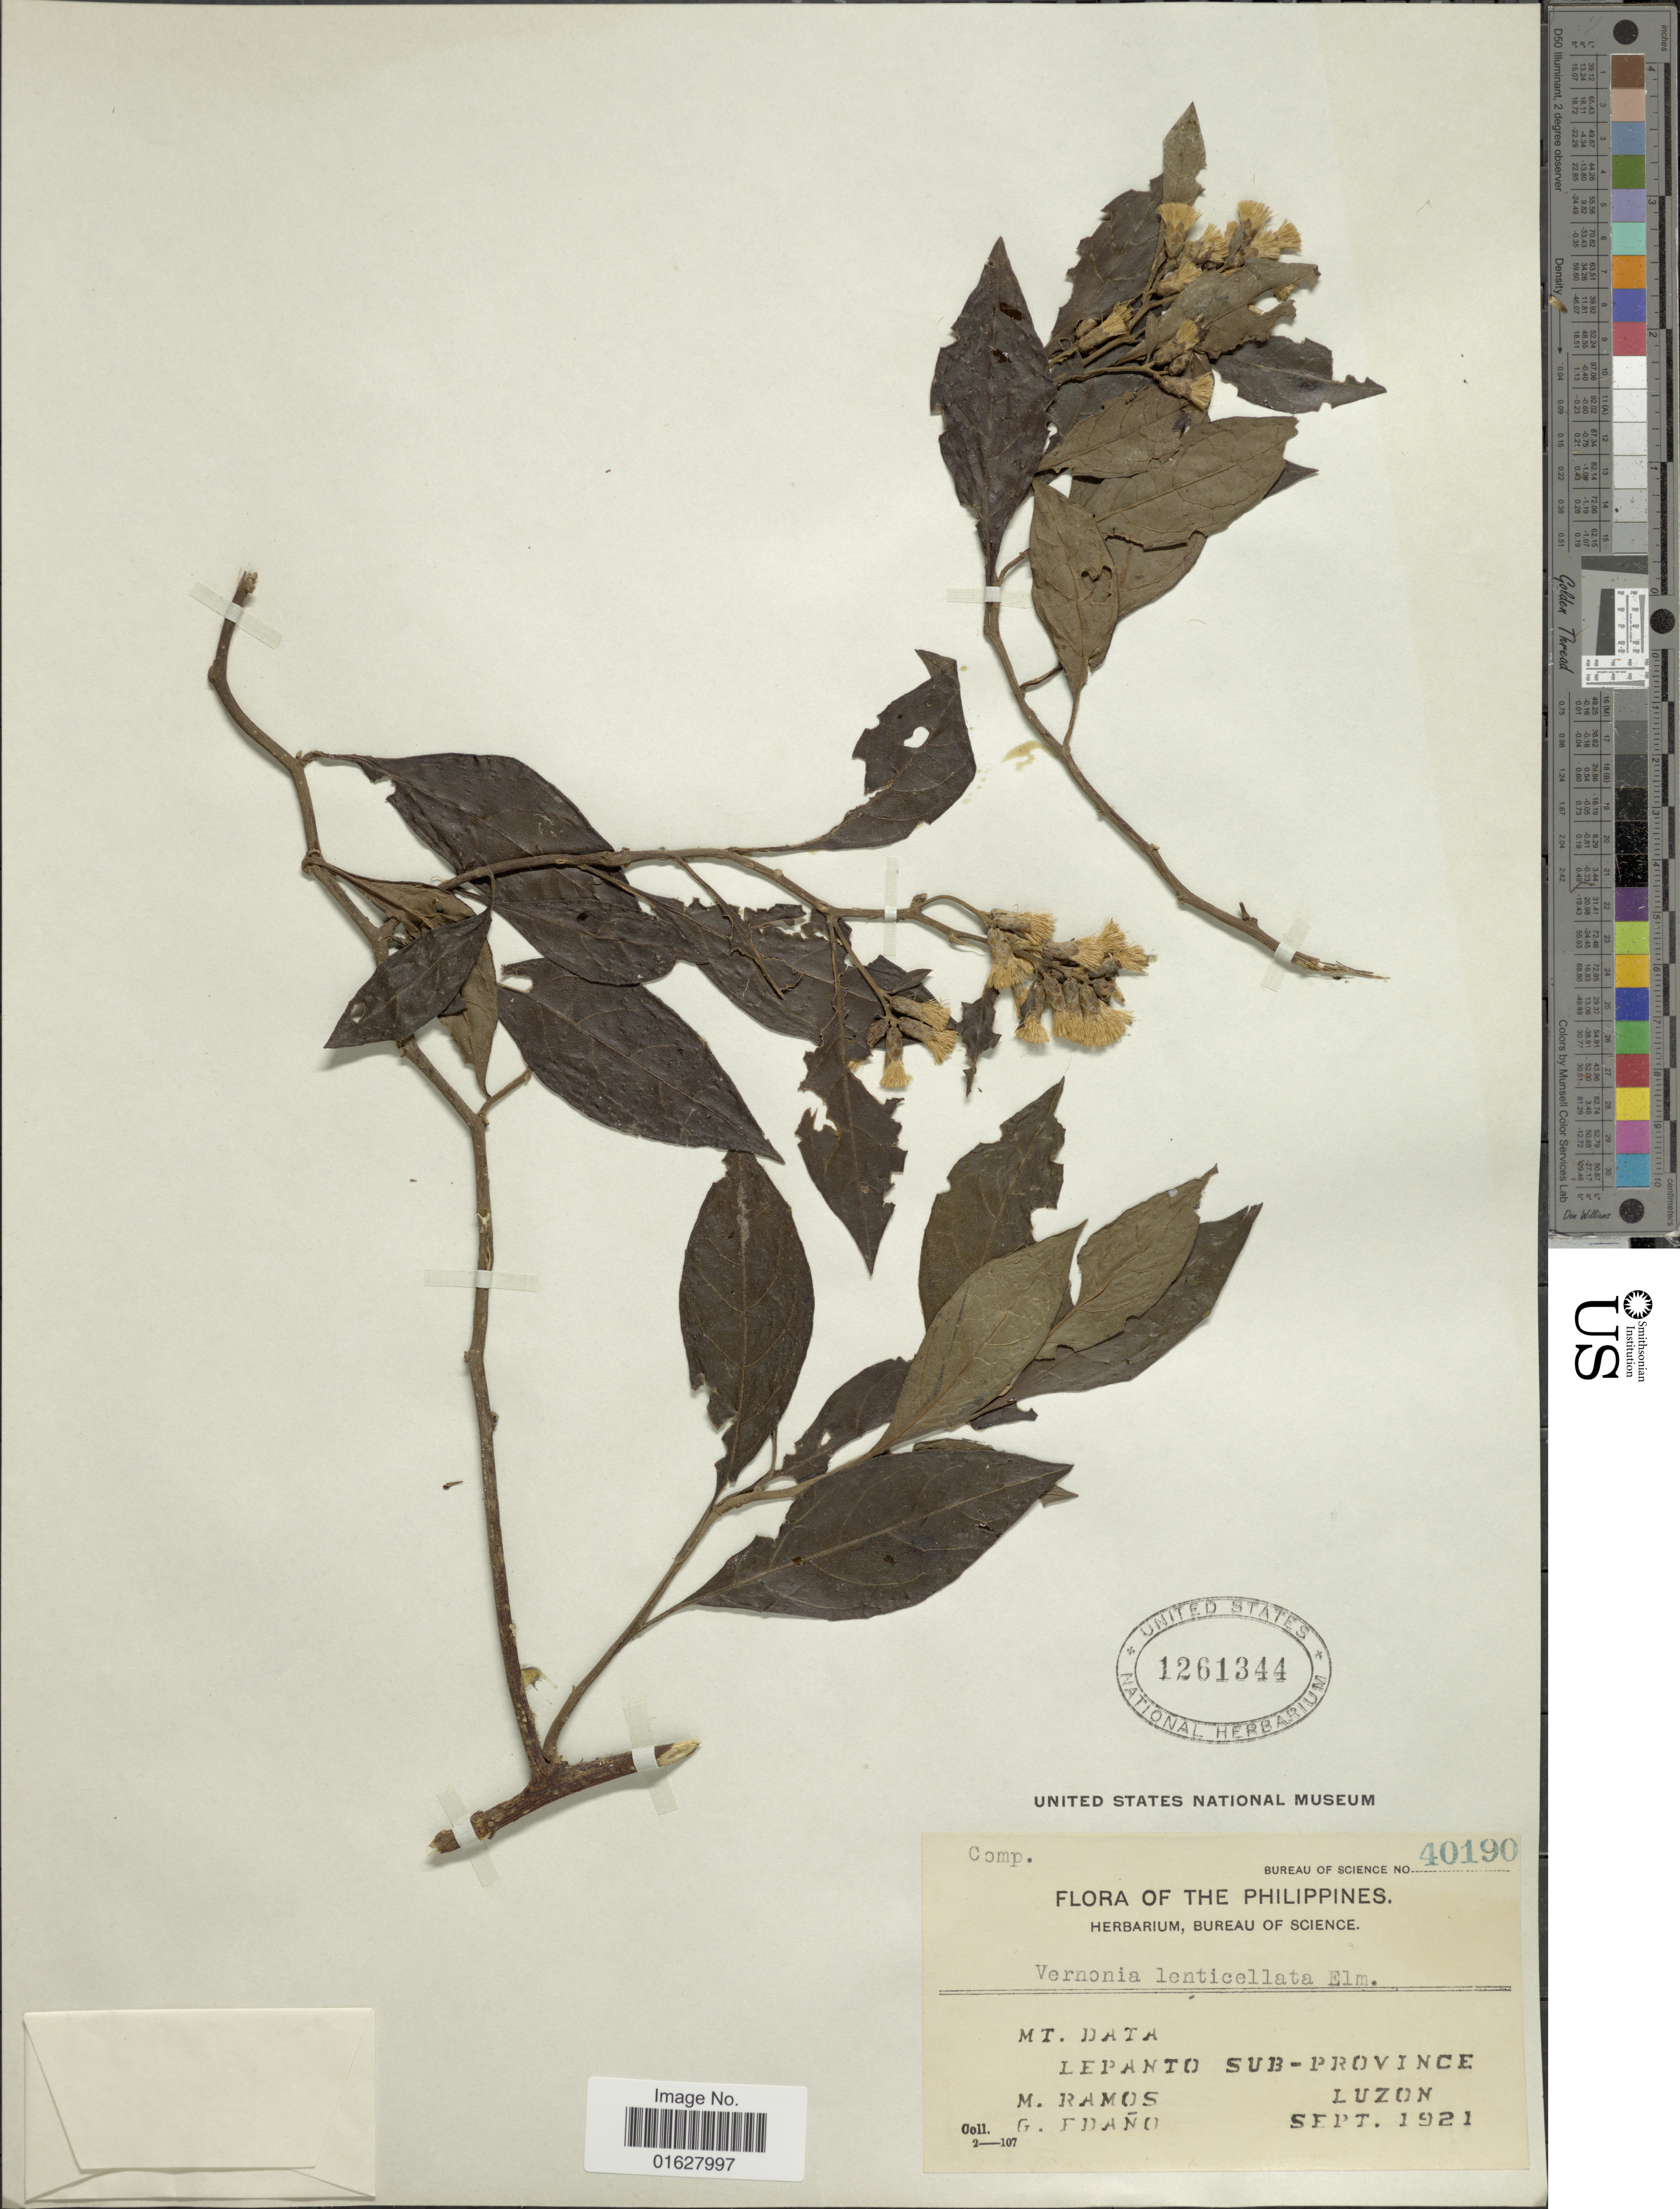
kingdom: Plantae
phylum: Tracheophyta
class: Magnoliopsida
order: Asterales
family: Asteraceae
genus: Decaneuropsis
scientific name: Decaneuropsis obovata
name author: (Gaudich.) H. Rob. & Skvarla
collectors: M. Ramos & G. Edaño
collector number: Bureau of Science 40190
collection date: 1921-09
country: Philippines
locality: The Philippines. Mt. Data. Lepanto Sub-Province, Luzon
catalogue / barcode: US 1261344